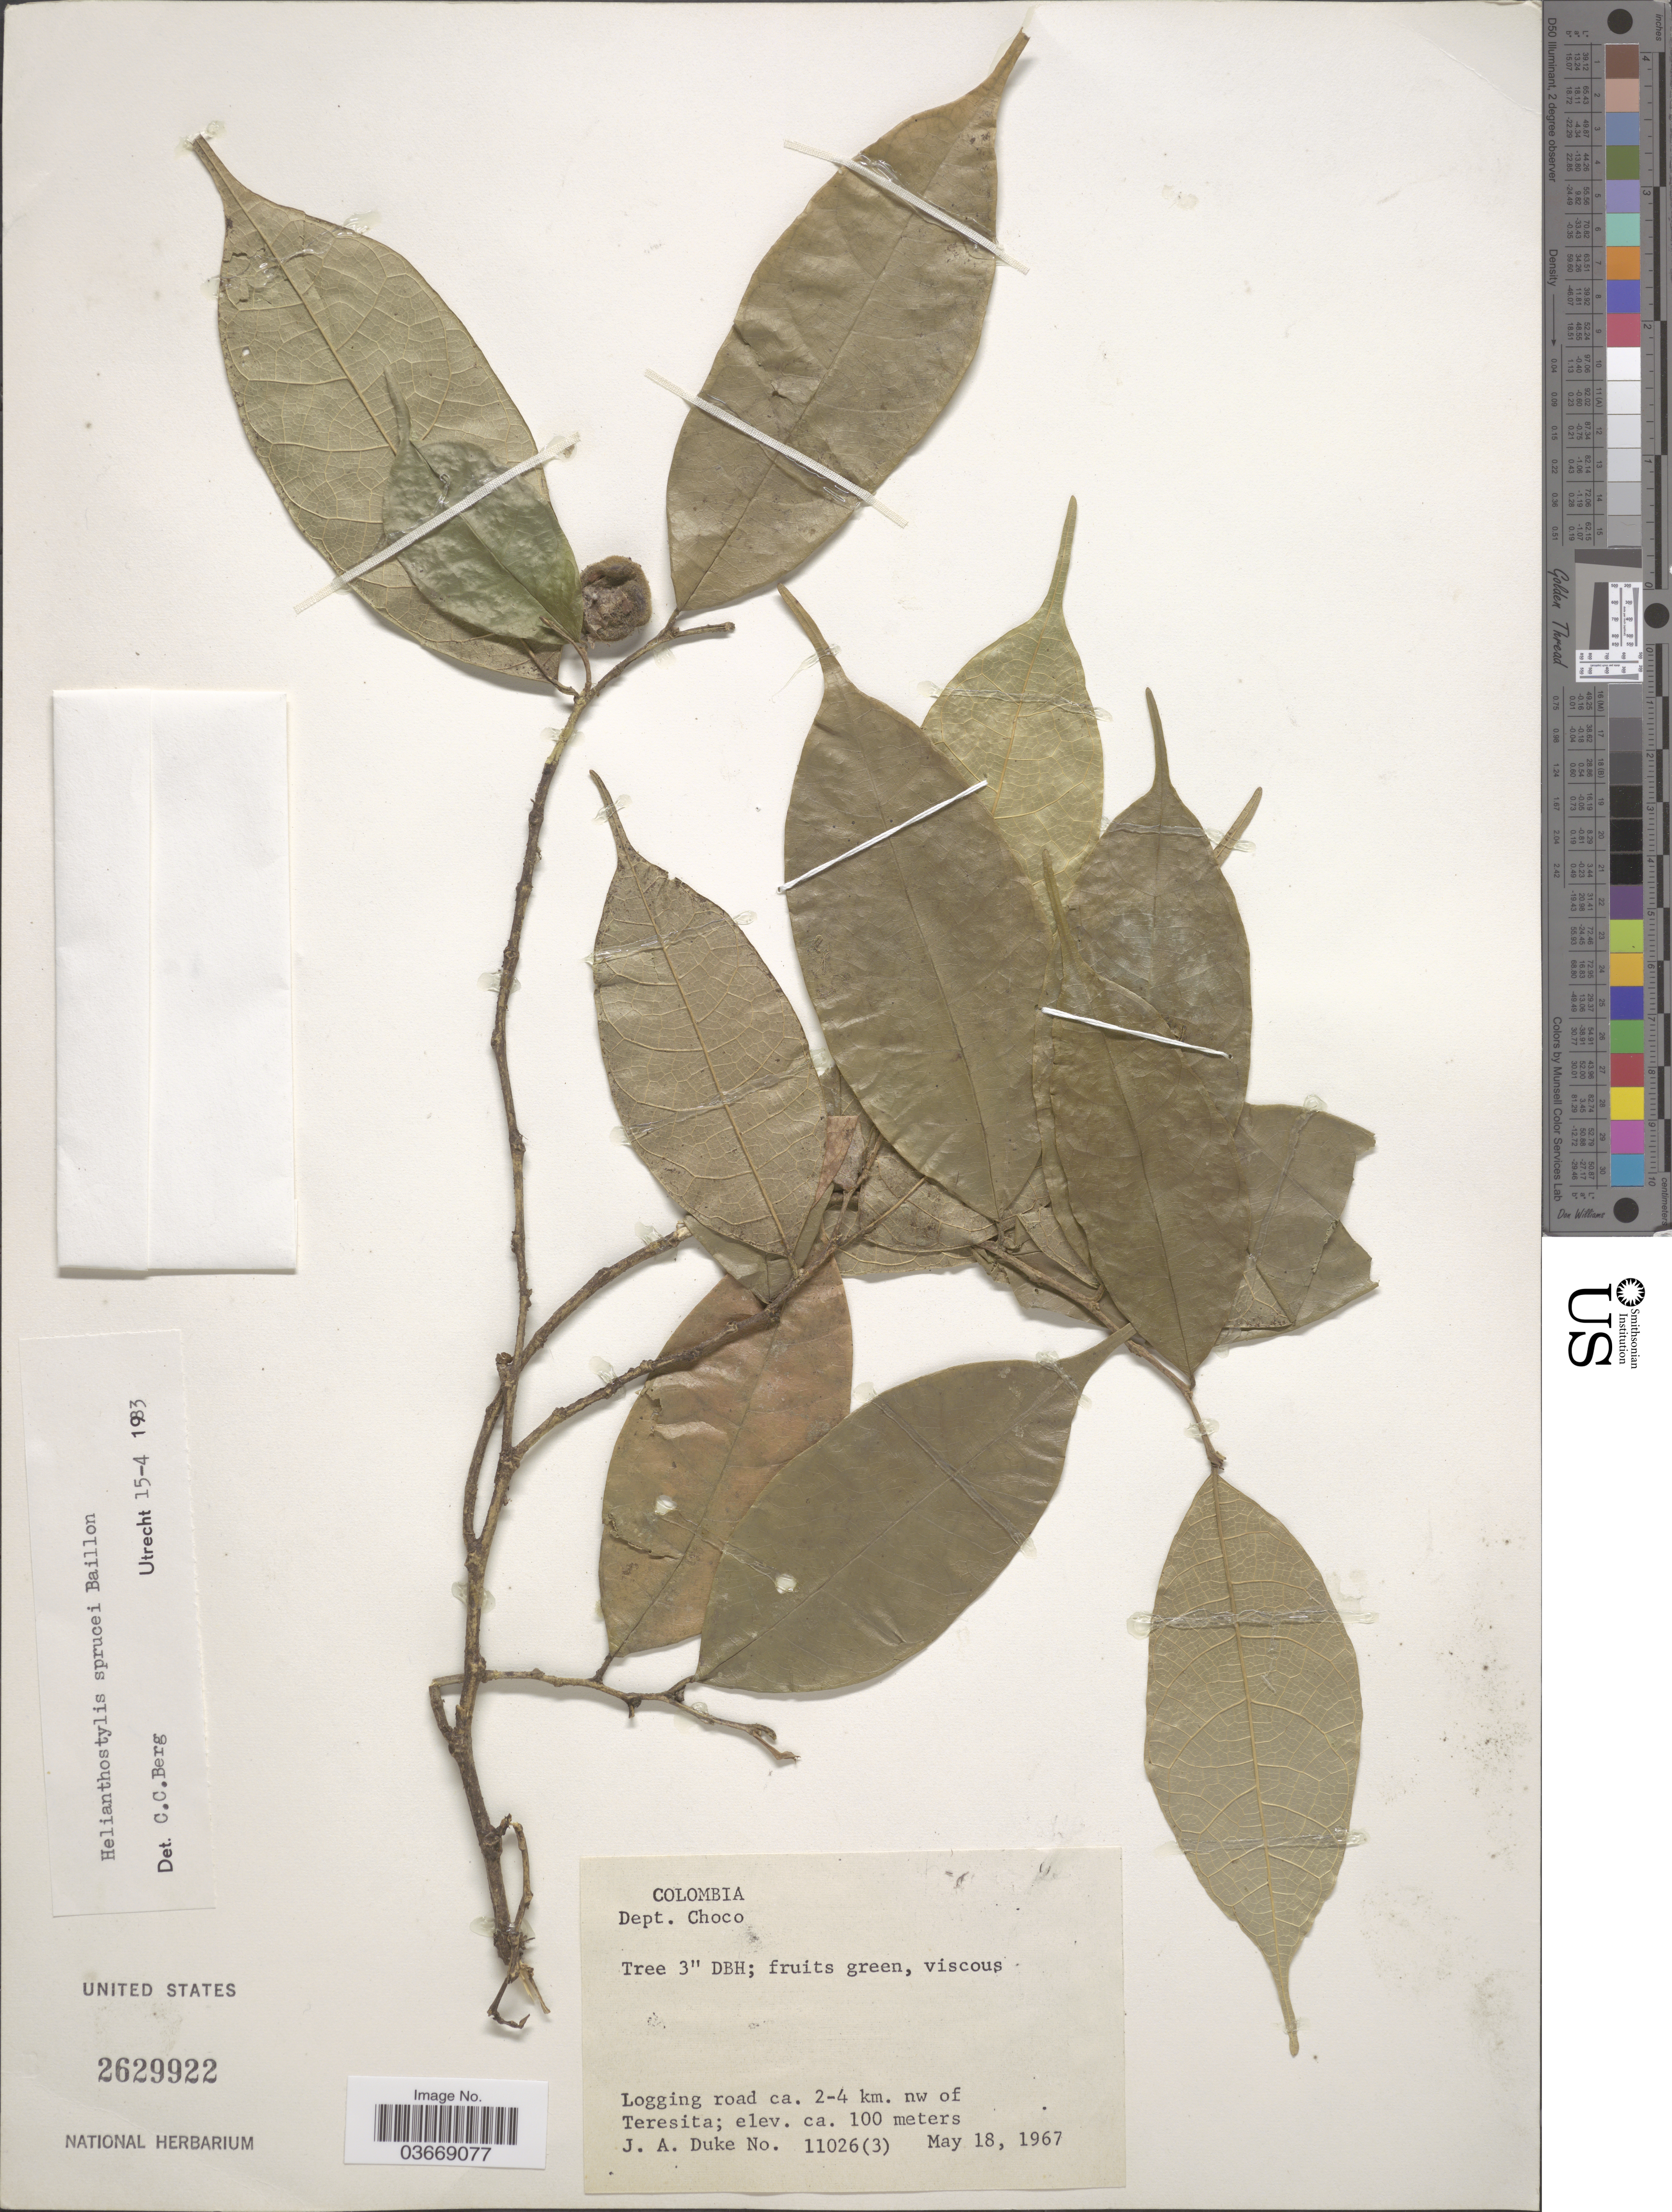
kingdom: Plantae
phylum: Tracheophyta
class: Magnoliopsida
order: Rosales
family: Moraceae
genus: Brosimum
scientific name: Brosimum sprucei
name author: (Baill.) E. M. Gardner & Zerega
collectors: J. A. Duke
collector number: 11026(3)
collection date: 1967-05-18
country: Colombia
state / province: Chocó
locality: Dept. Choco. Logging road ca. 2-4 km. nw of Teresita.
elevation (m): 100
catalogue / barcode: US 2629922